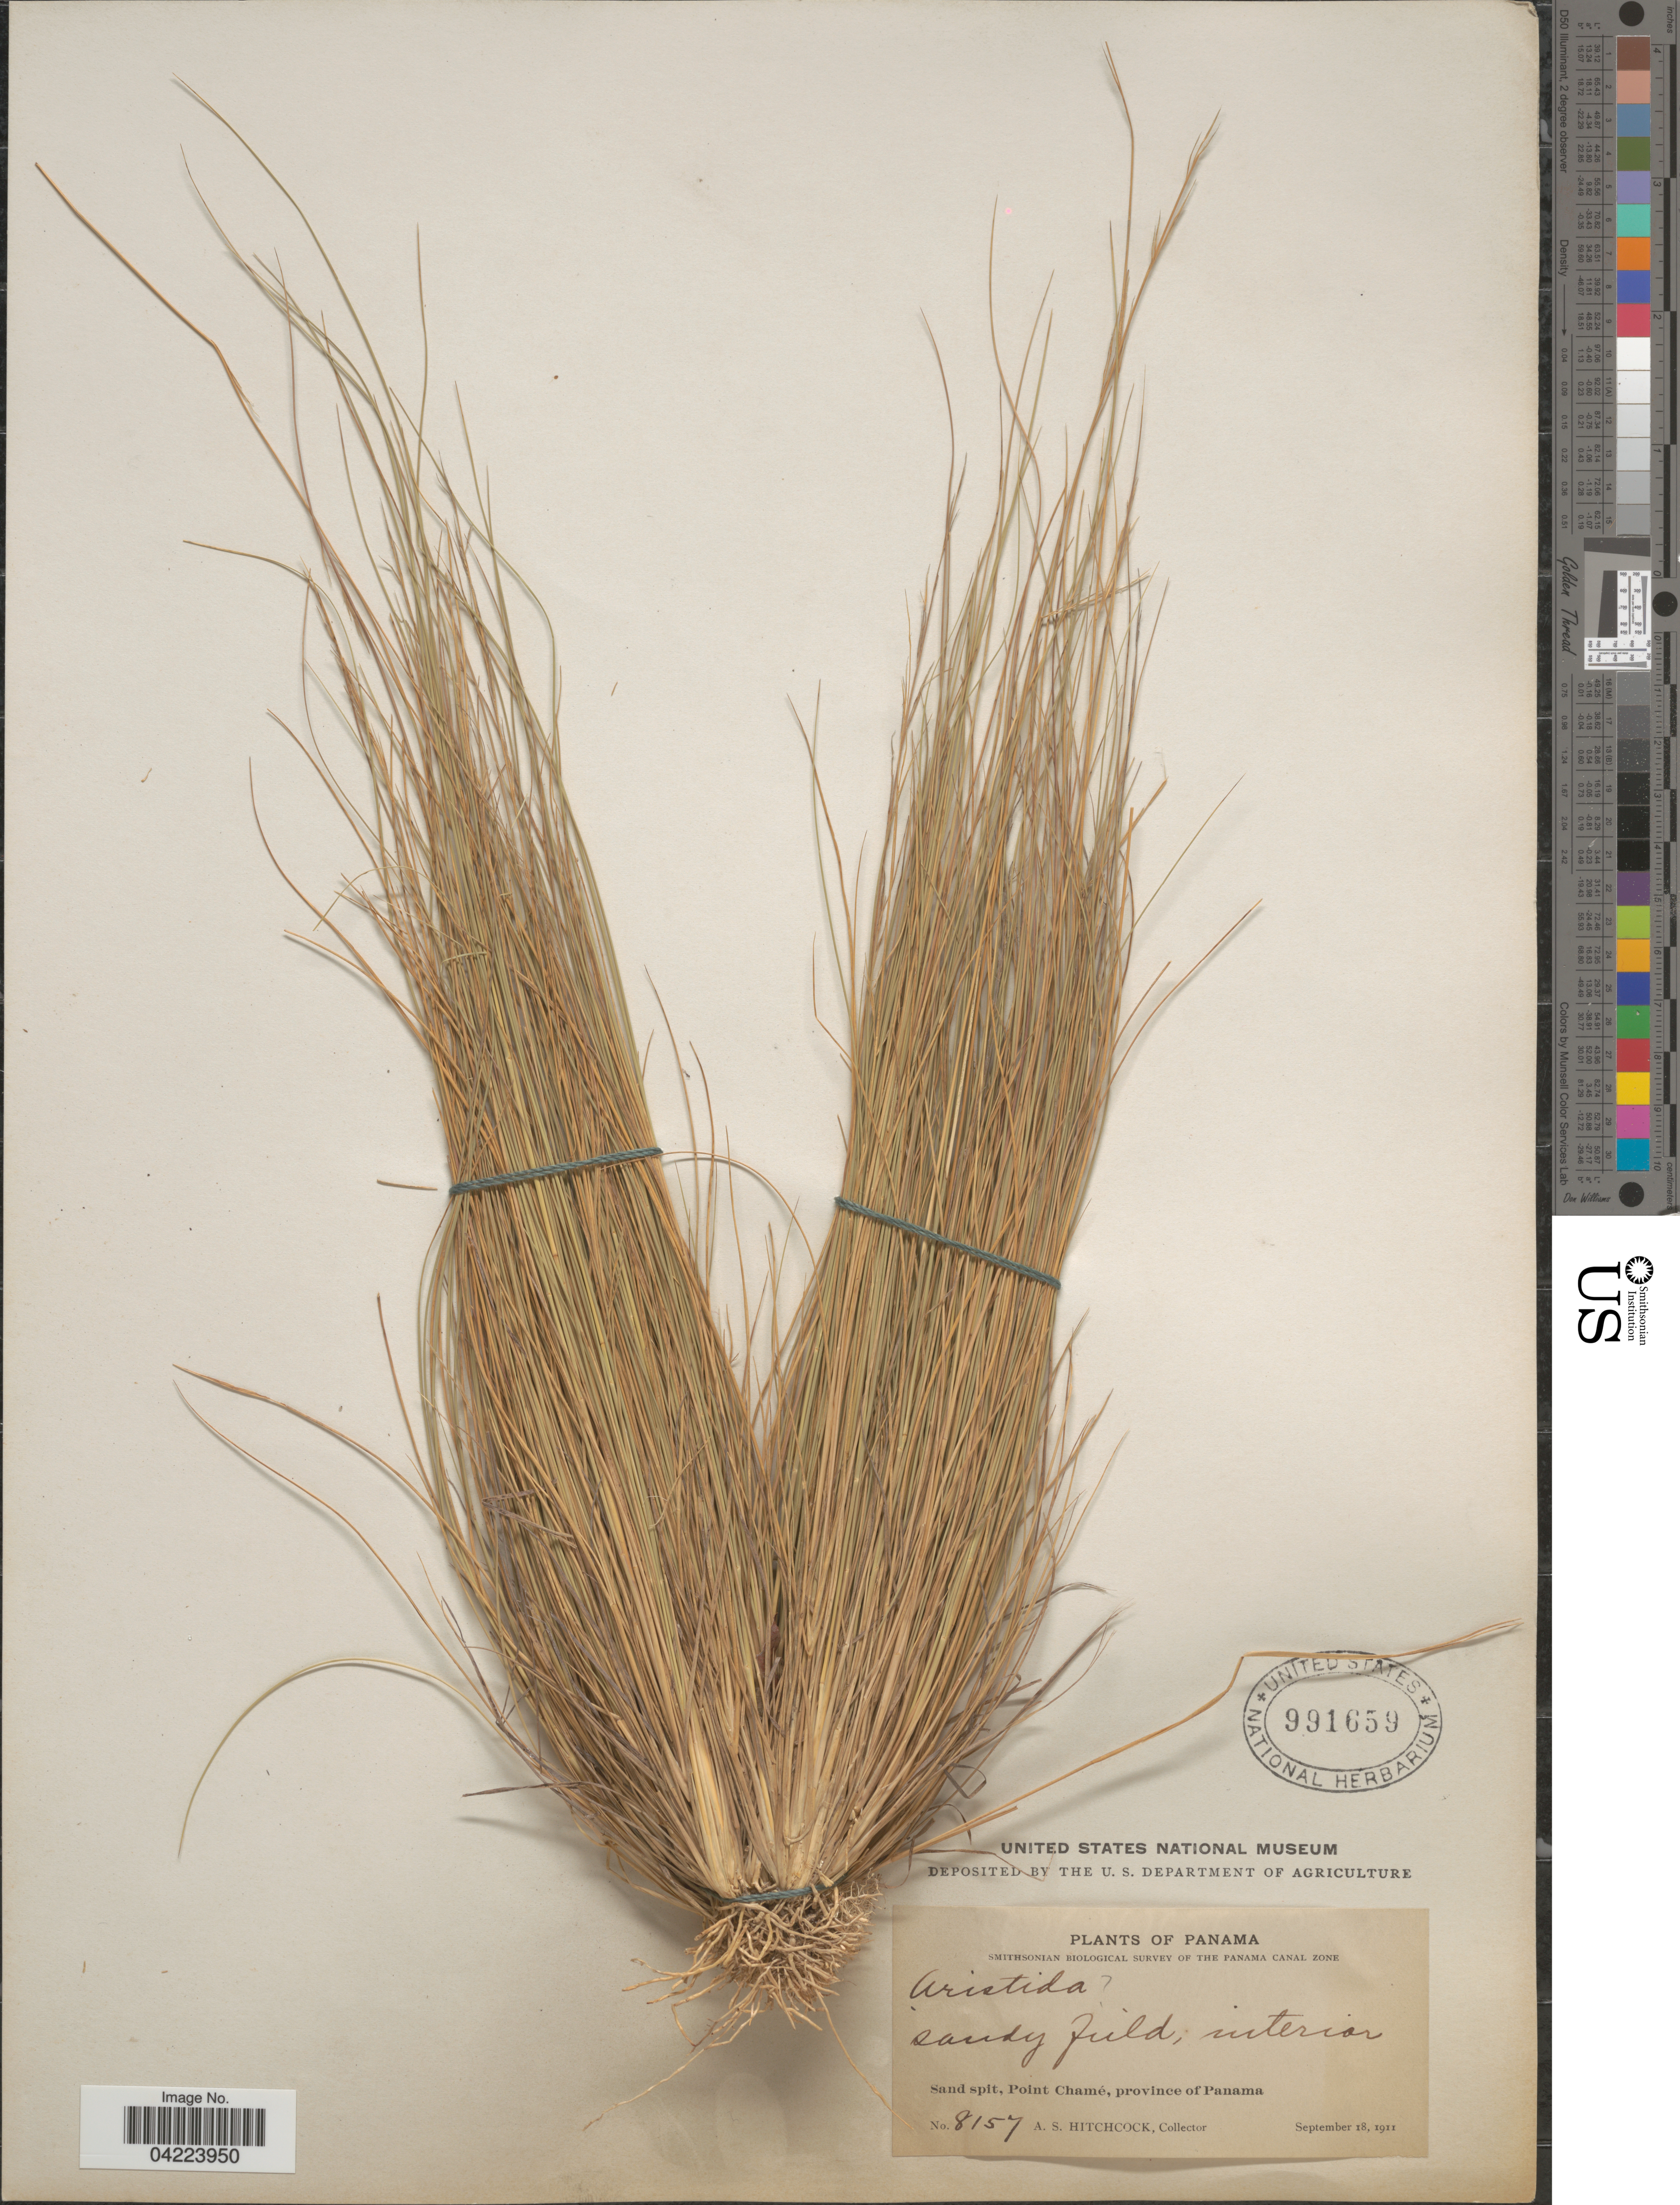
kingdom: Plantae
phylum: Tracheophyta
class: Liliopsida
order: Poales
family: Poaceae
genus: Aristida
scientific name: Aristida sp.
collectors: A. S. Hitchcock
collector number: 8157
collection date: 1911-09-18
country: Panama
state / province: Panamá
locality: Smithsonian Biological Survey of The Panama Canal Zone. Sandy field, interior. Sand spit, Point Chamé.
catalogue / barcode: US 991659